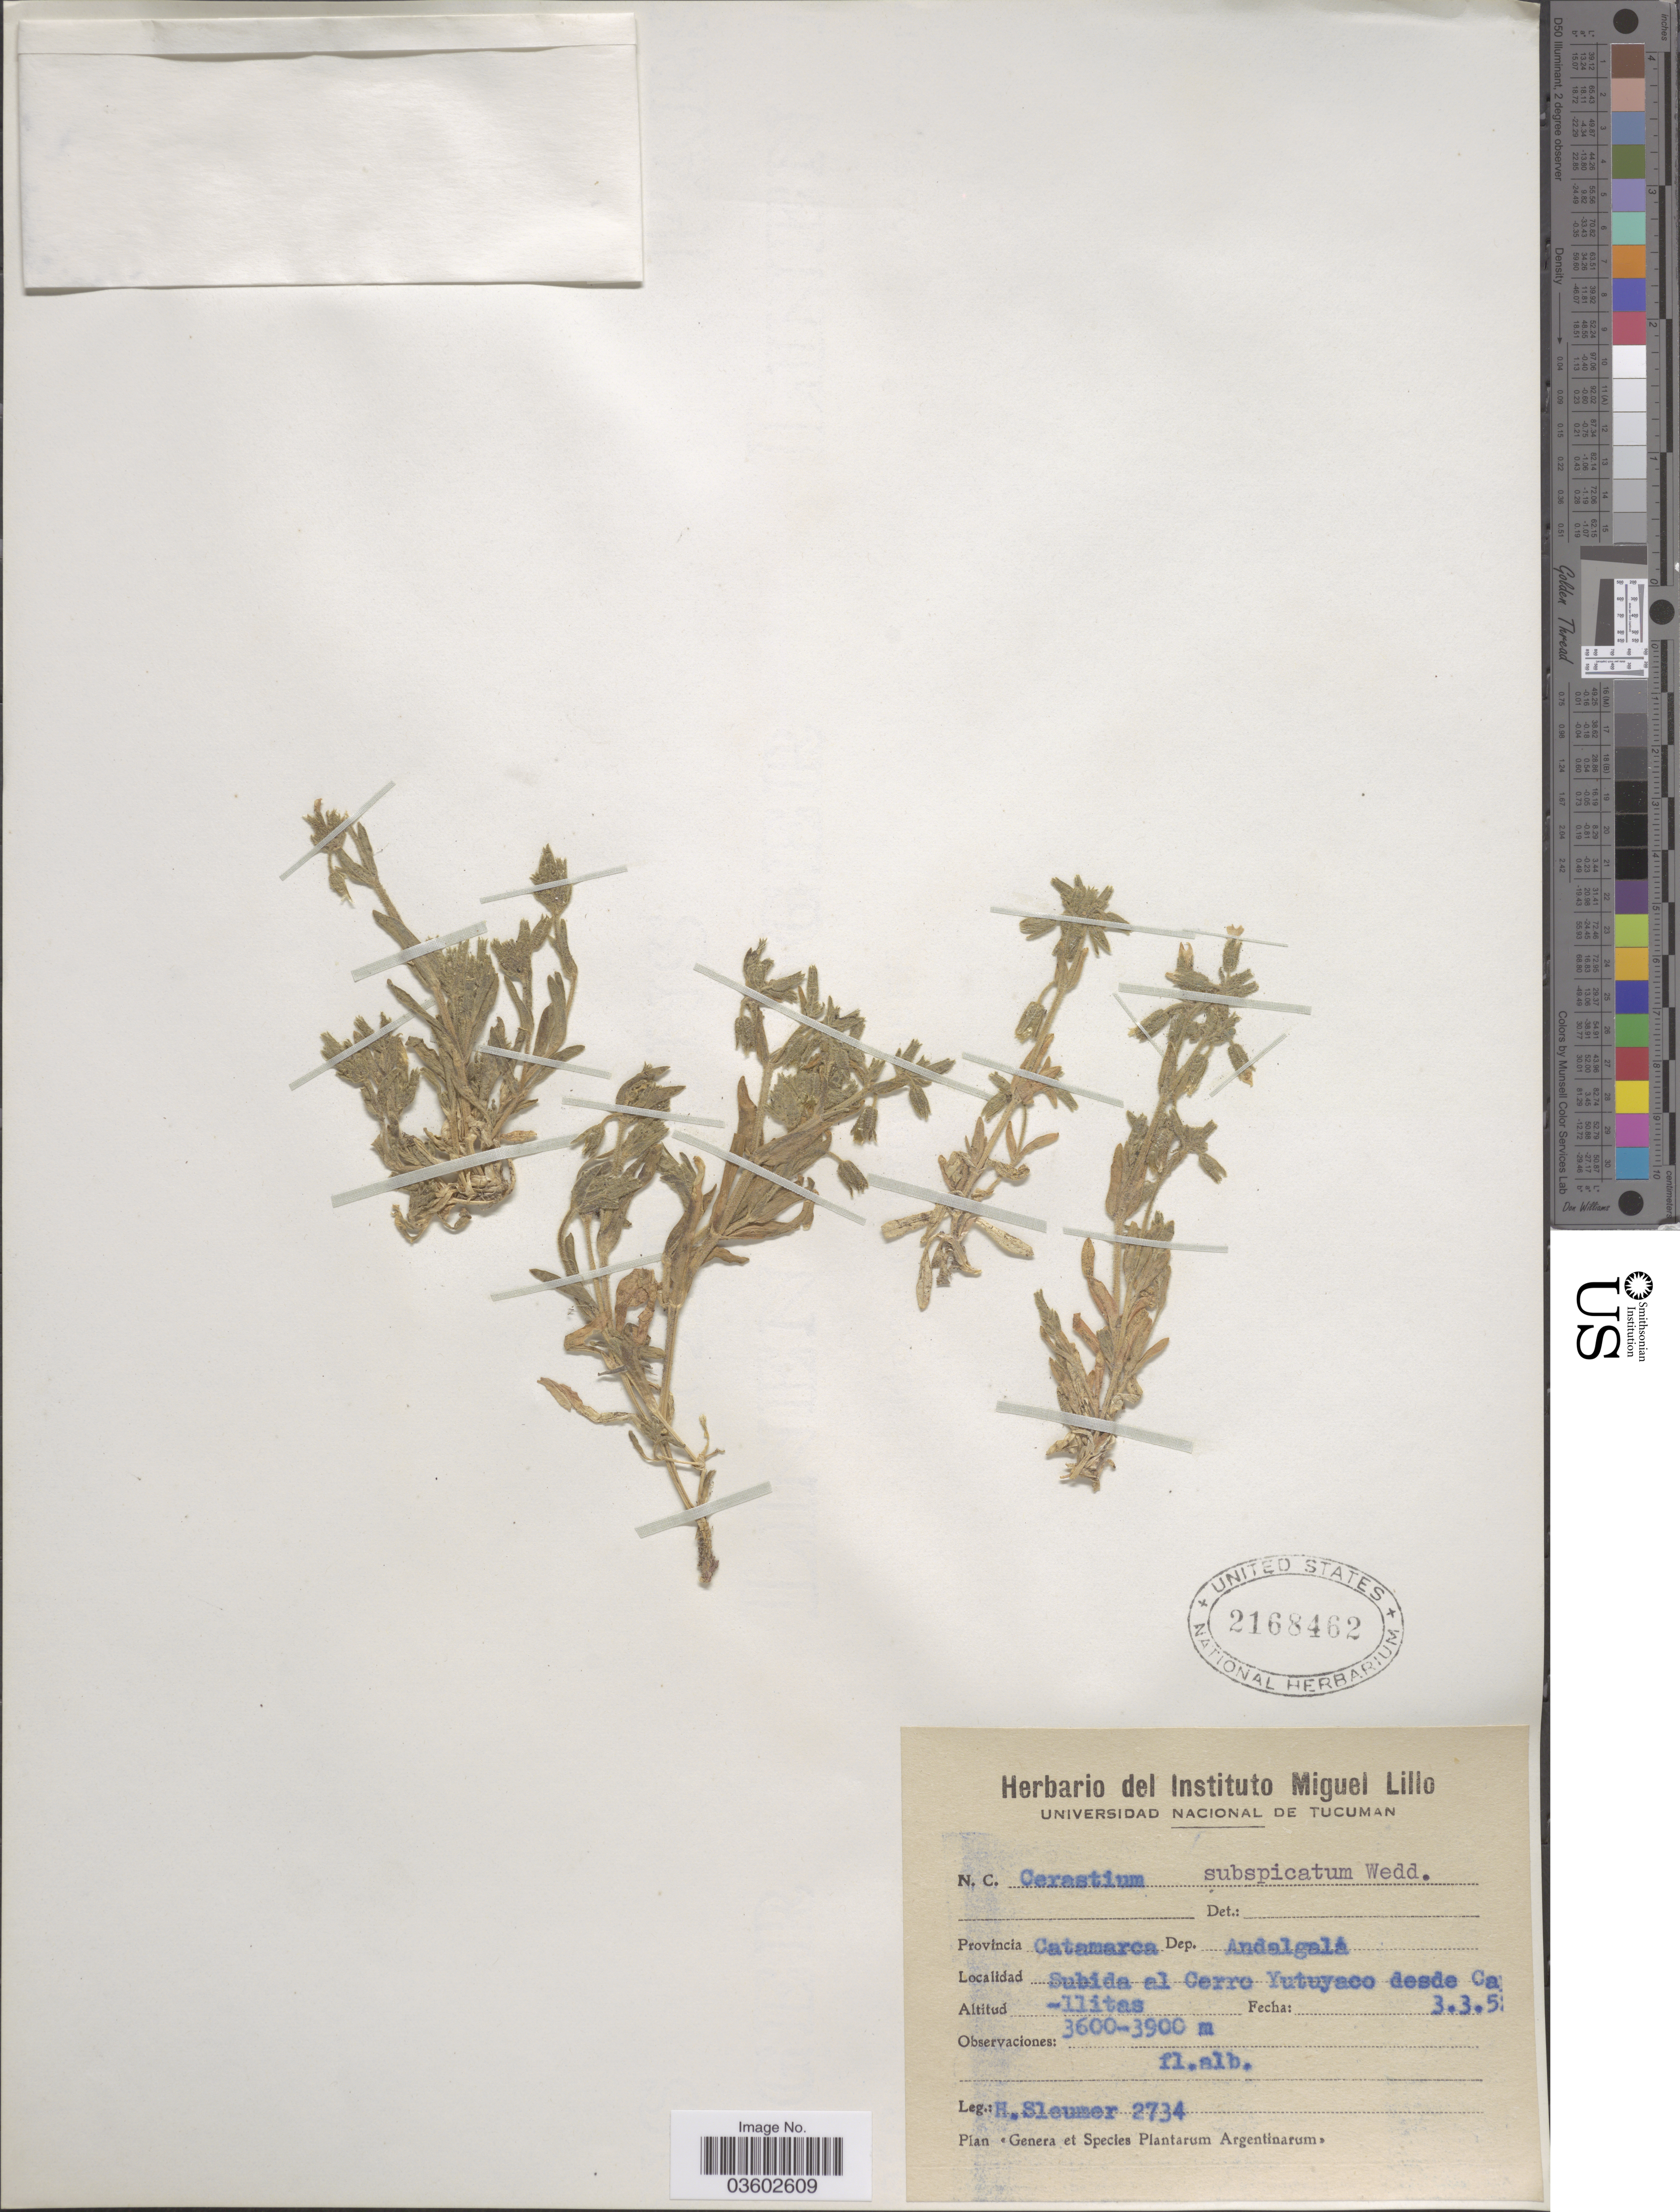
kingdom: Plantae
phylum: Tracheophyta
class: Magnoliopsida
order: Caryophyllales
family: Caryophyllaceae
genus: Cerastium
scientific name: Cerastium subspicatum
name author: Wedd.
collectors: H. O. Sleumer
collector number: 2734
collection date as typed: Transcribed d/m/y: 3/3/52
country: Argentina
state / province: Catamarca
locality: Dep. Andalgala. Subida al Cerro Yutuyaco desde Cayllitas.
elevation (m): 3600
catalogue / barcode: US 2168462